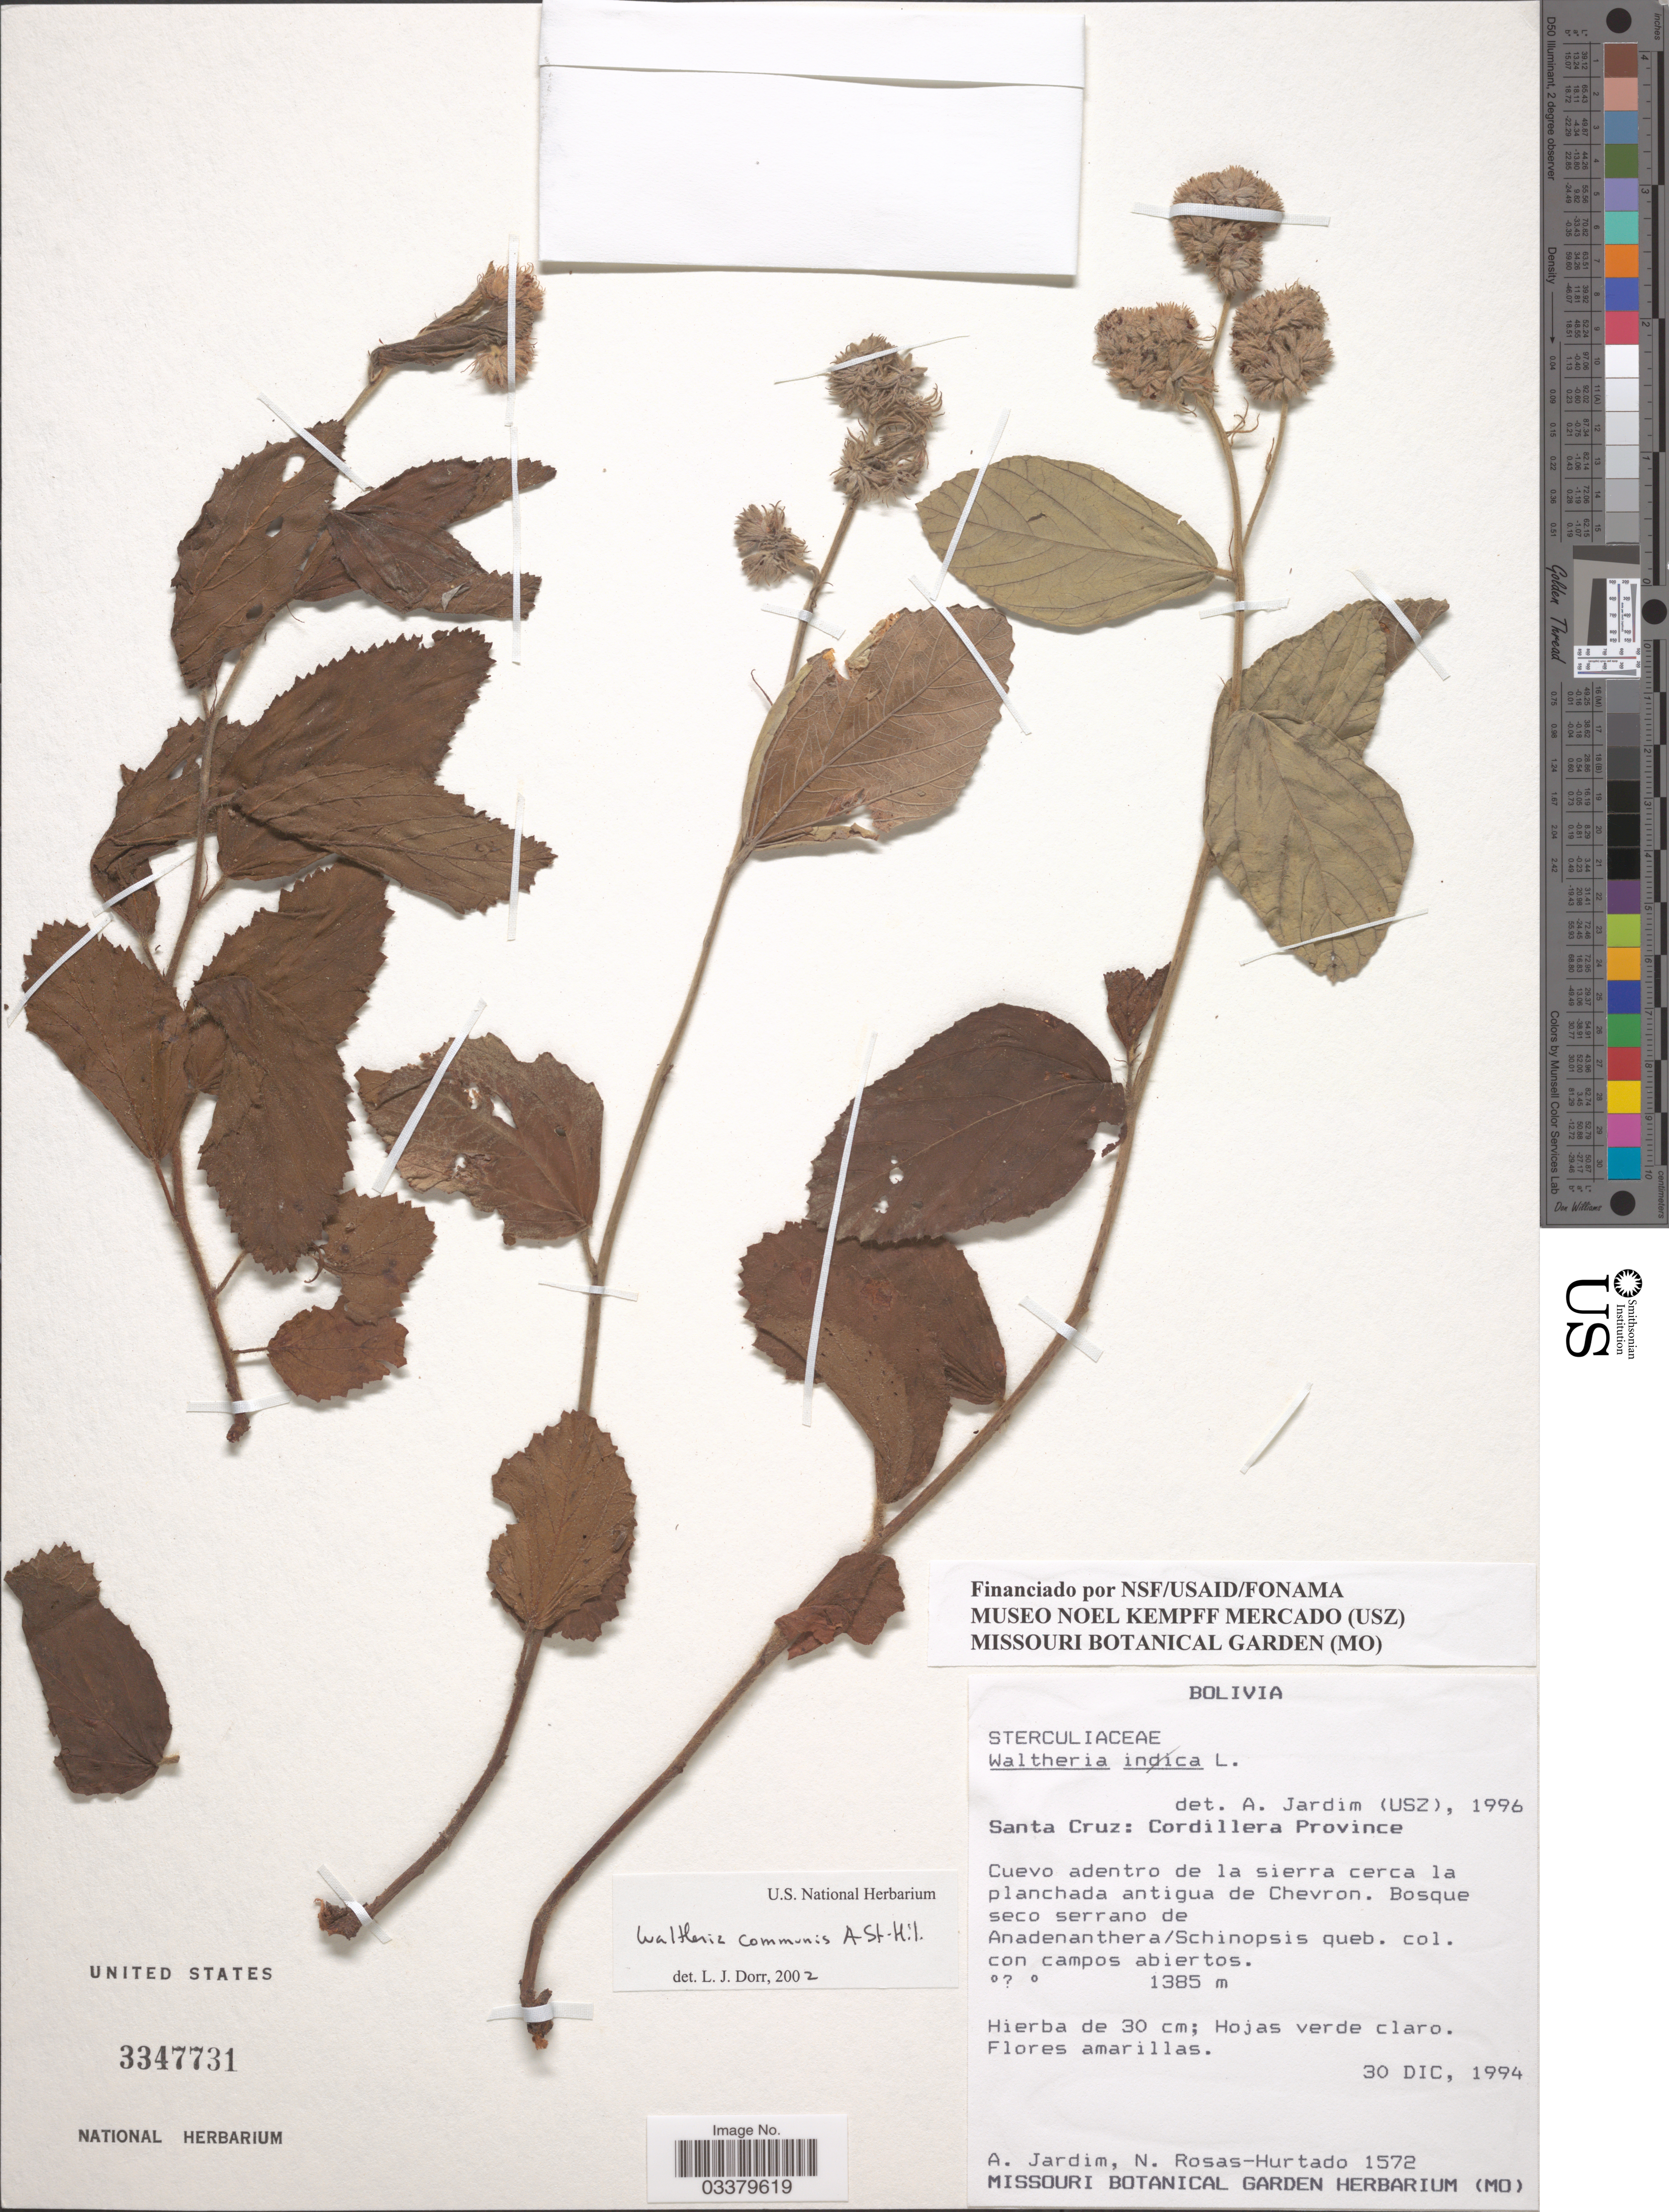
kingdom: Plantae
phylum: Tracheophyta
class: Magnoliopsida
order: Malvales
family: Malvaceae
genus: Waltheria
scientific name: Waltheria communis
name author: A. St.-Hil.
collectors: A. Jardim & N. Rosas-Hurtado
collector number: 1572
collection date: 1994-12-30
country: Bolivia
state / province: Santa Cruz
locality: Cordillera Province. Cuevo adentro de la sierra cerca la planchada antigua de Chevron.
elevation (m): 1385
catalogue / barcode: US 3347731